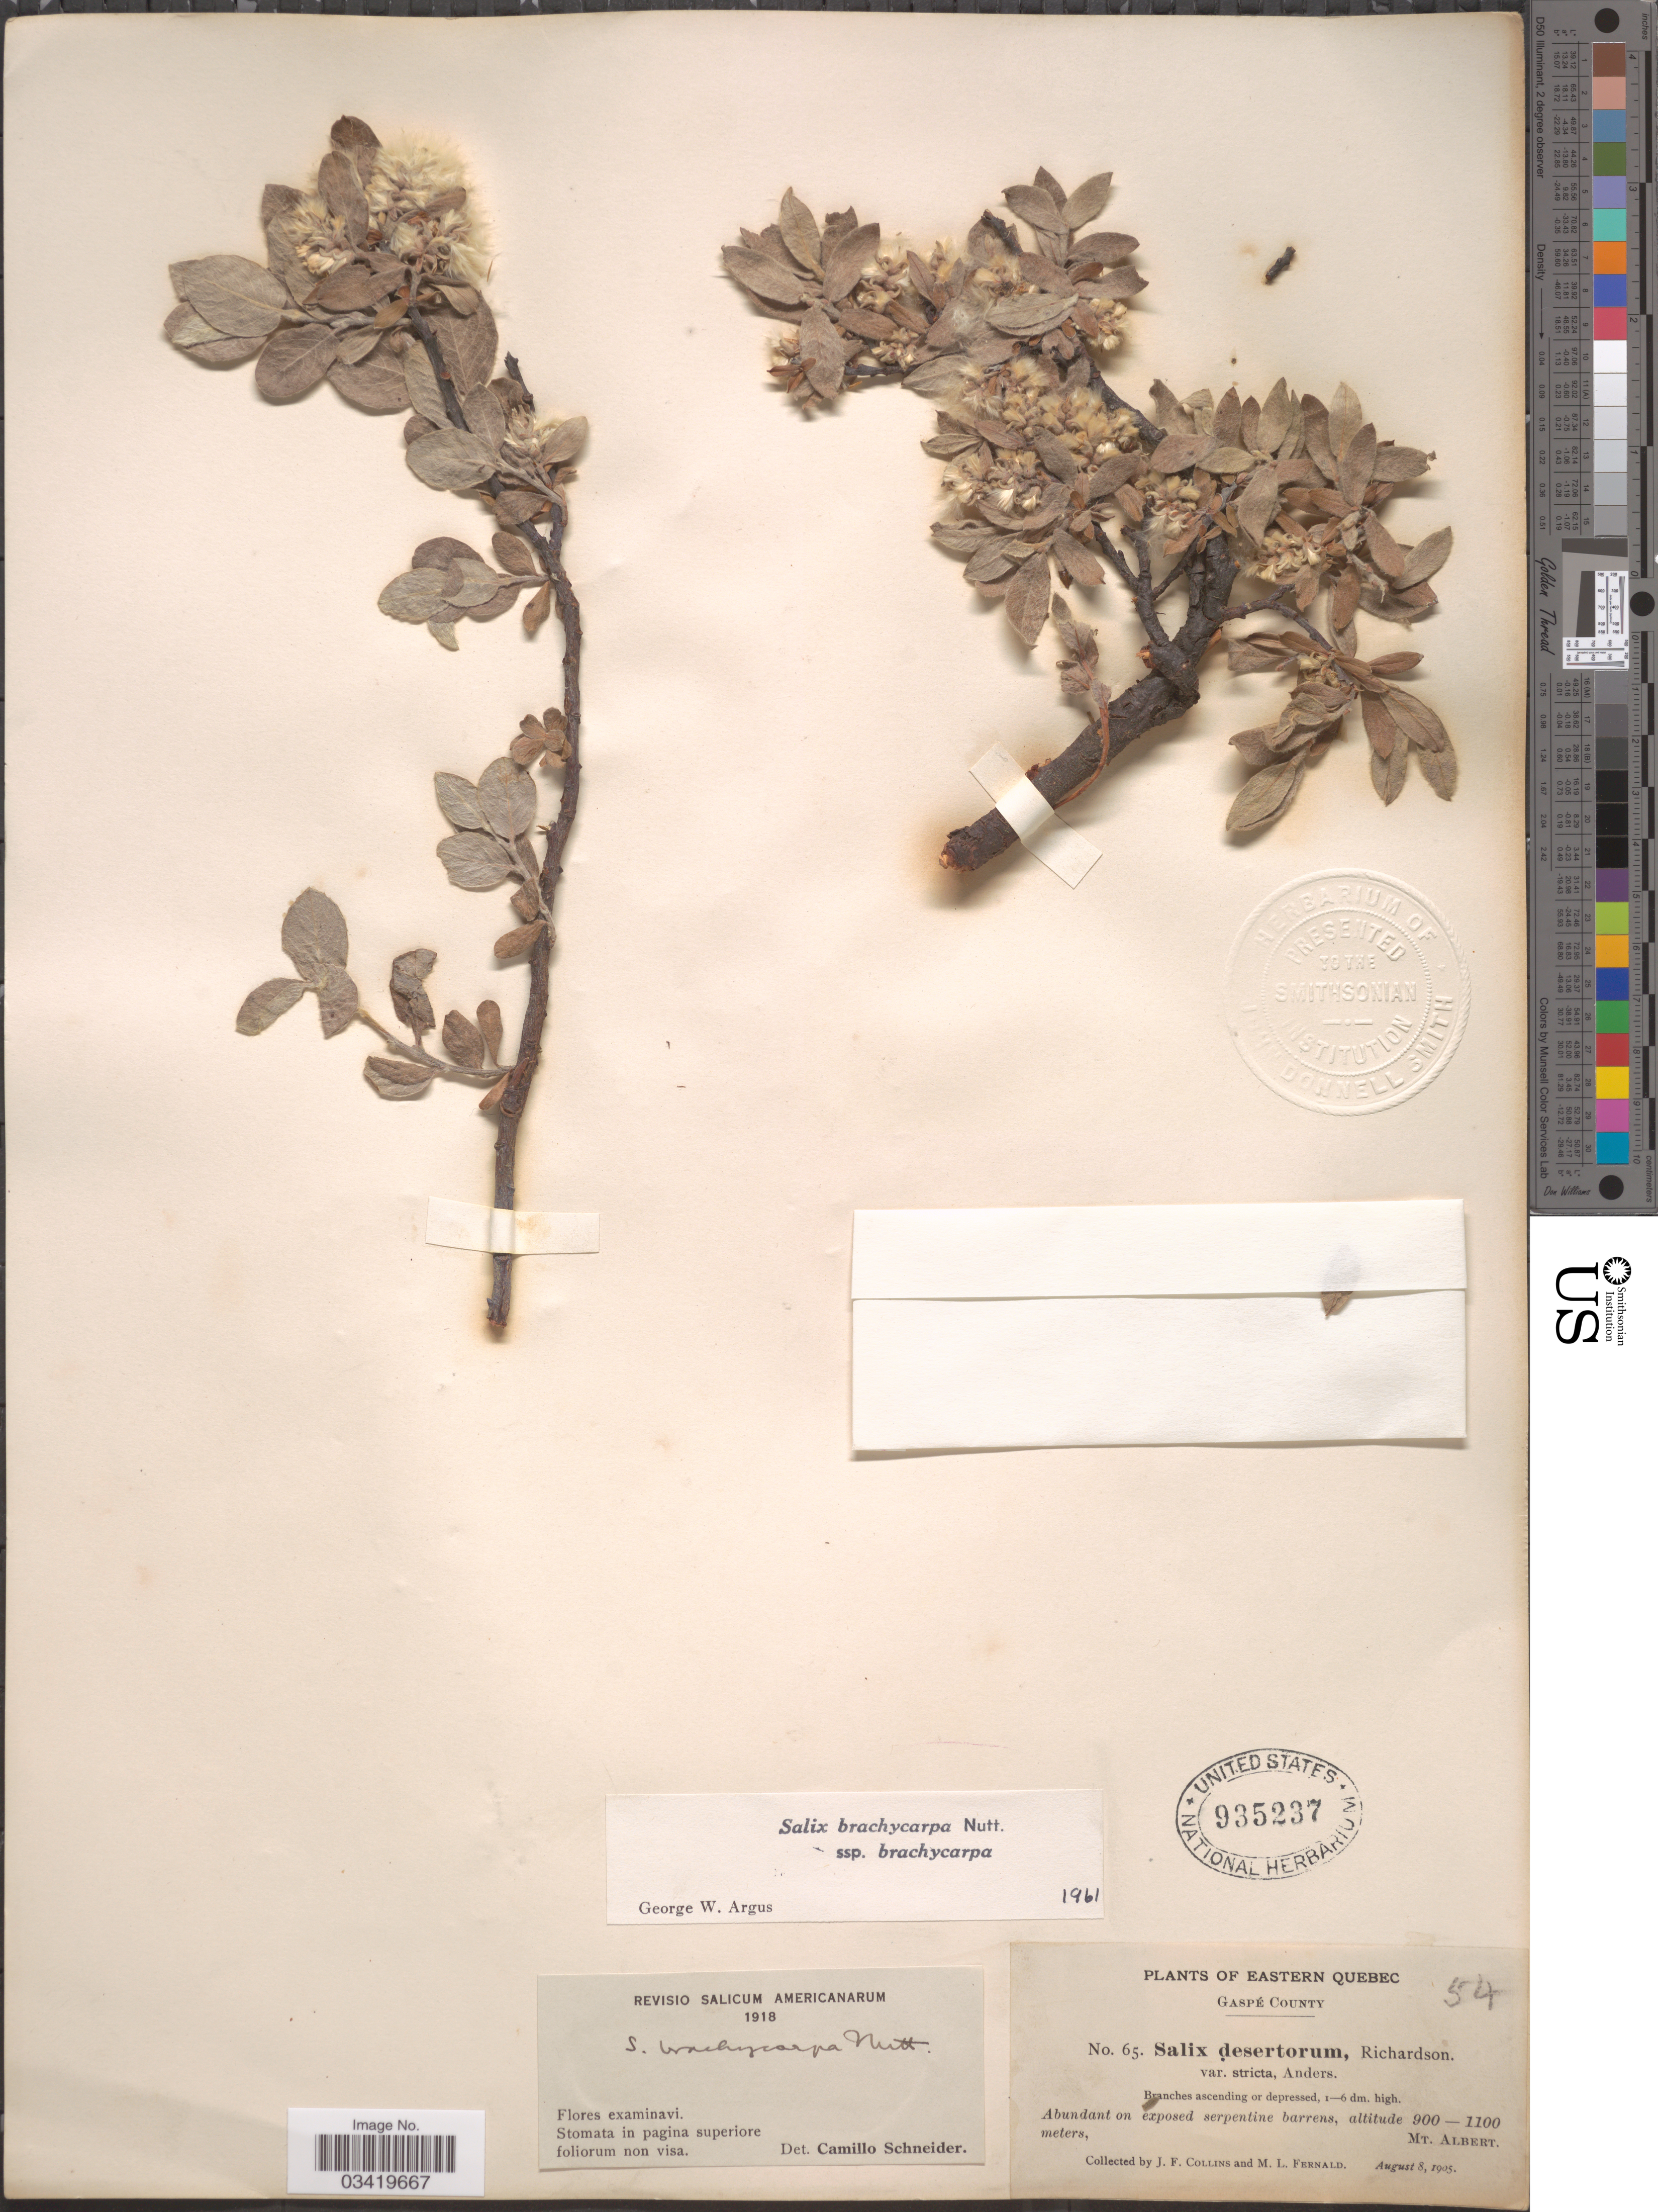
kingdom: Plantae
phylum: Tracheophyta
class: Magnoliopsida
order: Malpighiales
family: Salicaceae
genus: Salix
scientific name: Salix brachycarpa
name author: Nutt.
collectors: J. Collins & M. L. Fernald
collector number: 65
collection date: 1905-08-08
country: Canada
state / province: Quebec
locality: Eastern Quebec. Gaspé County. Mt. Albert.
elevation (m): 900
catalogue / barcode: US 935237